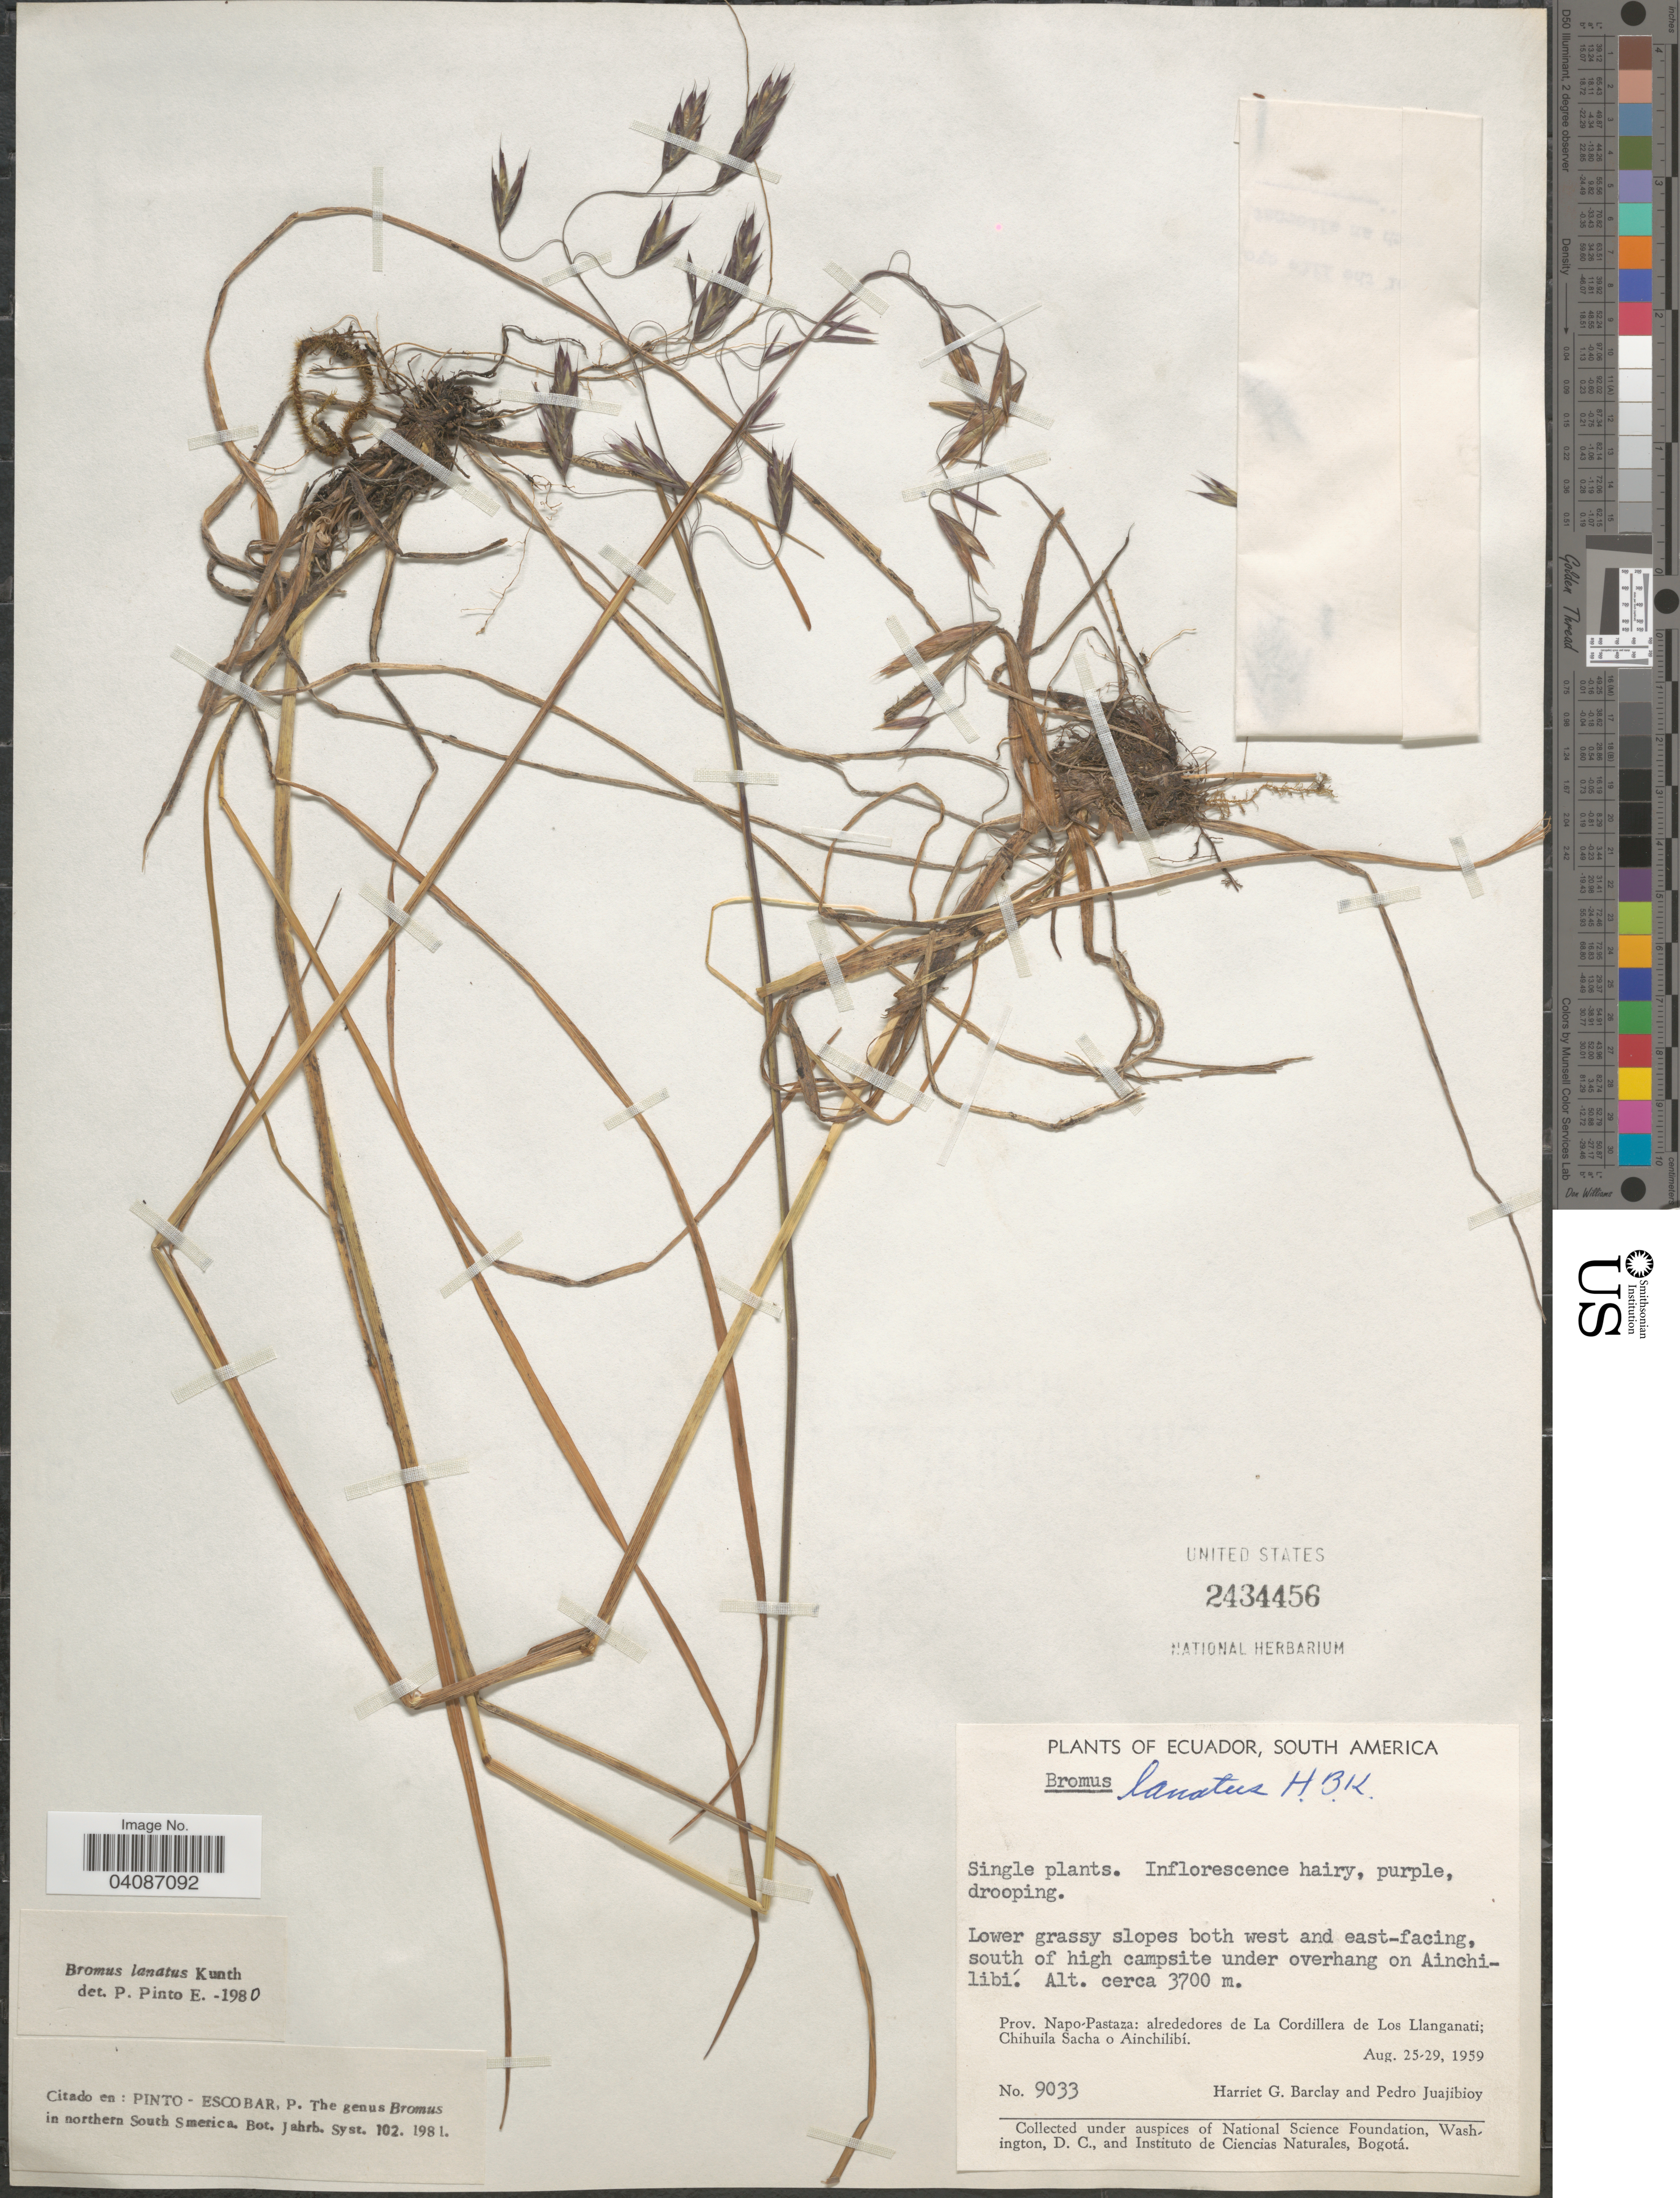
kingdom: Plantae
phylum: Tracheophyta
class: Liliopsida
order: Poales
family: Poaceae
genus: Bromus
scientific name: Bromus lanatus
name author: Kunth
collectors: H. G. Barclay & P. Juajibioy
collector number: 9033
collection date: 1959-08-25/1959-08-29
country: Ecuador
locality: Lower grassy slopes both west and east-facing, south of high campsite under overhang on Ainchilibí. Prov. Napo-Pastaza: alrededores de La Cordillera de Los Llanganati; Chihuila Sacha o Ainchilibí.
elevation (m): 3700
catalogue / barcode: US 2434456